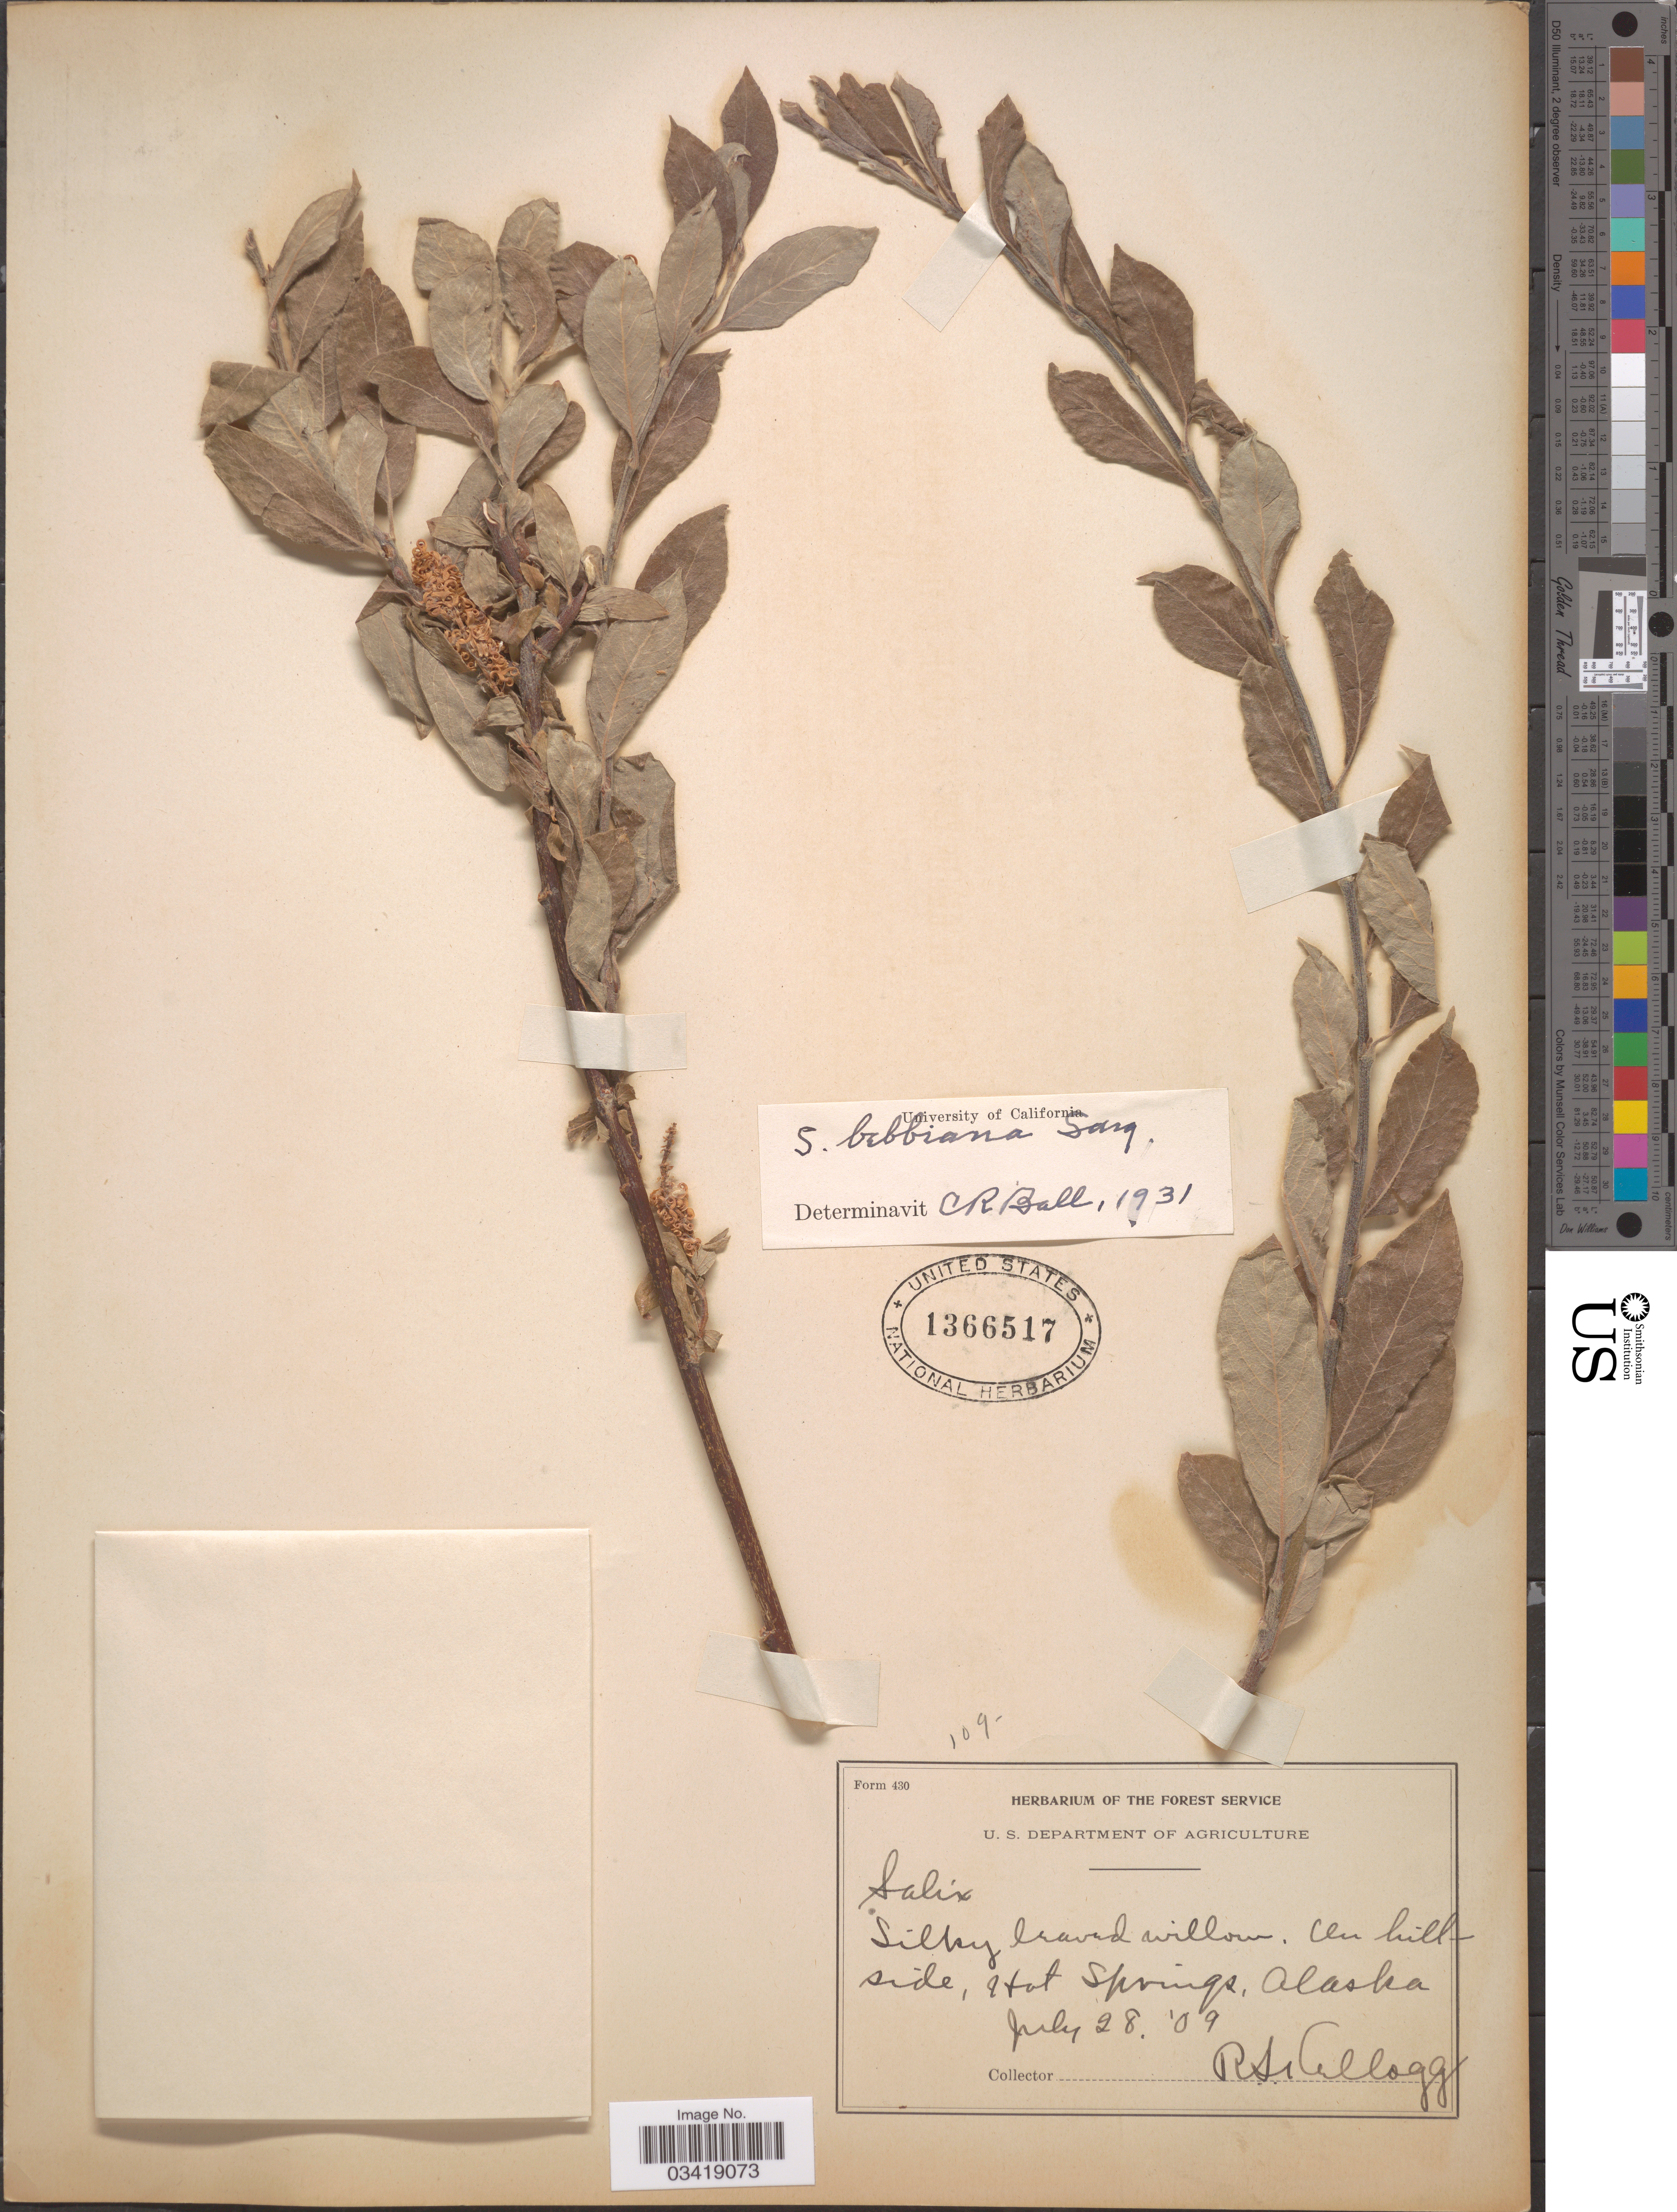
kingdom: Plantae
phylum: Tracheophyta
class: Magnoliopsida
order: Malpighiales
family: Salicaceae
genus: Salix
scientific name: Salix bebbiana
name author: Sarg.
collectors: R. Kellogg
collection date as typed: Transcribed d/m/y: 28/7/9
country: United States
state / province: Alaska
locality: On hillside, Hot Springs.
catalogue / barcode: US 1366517